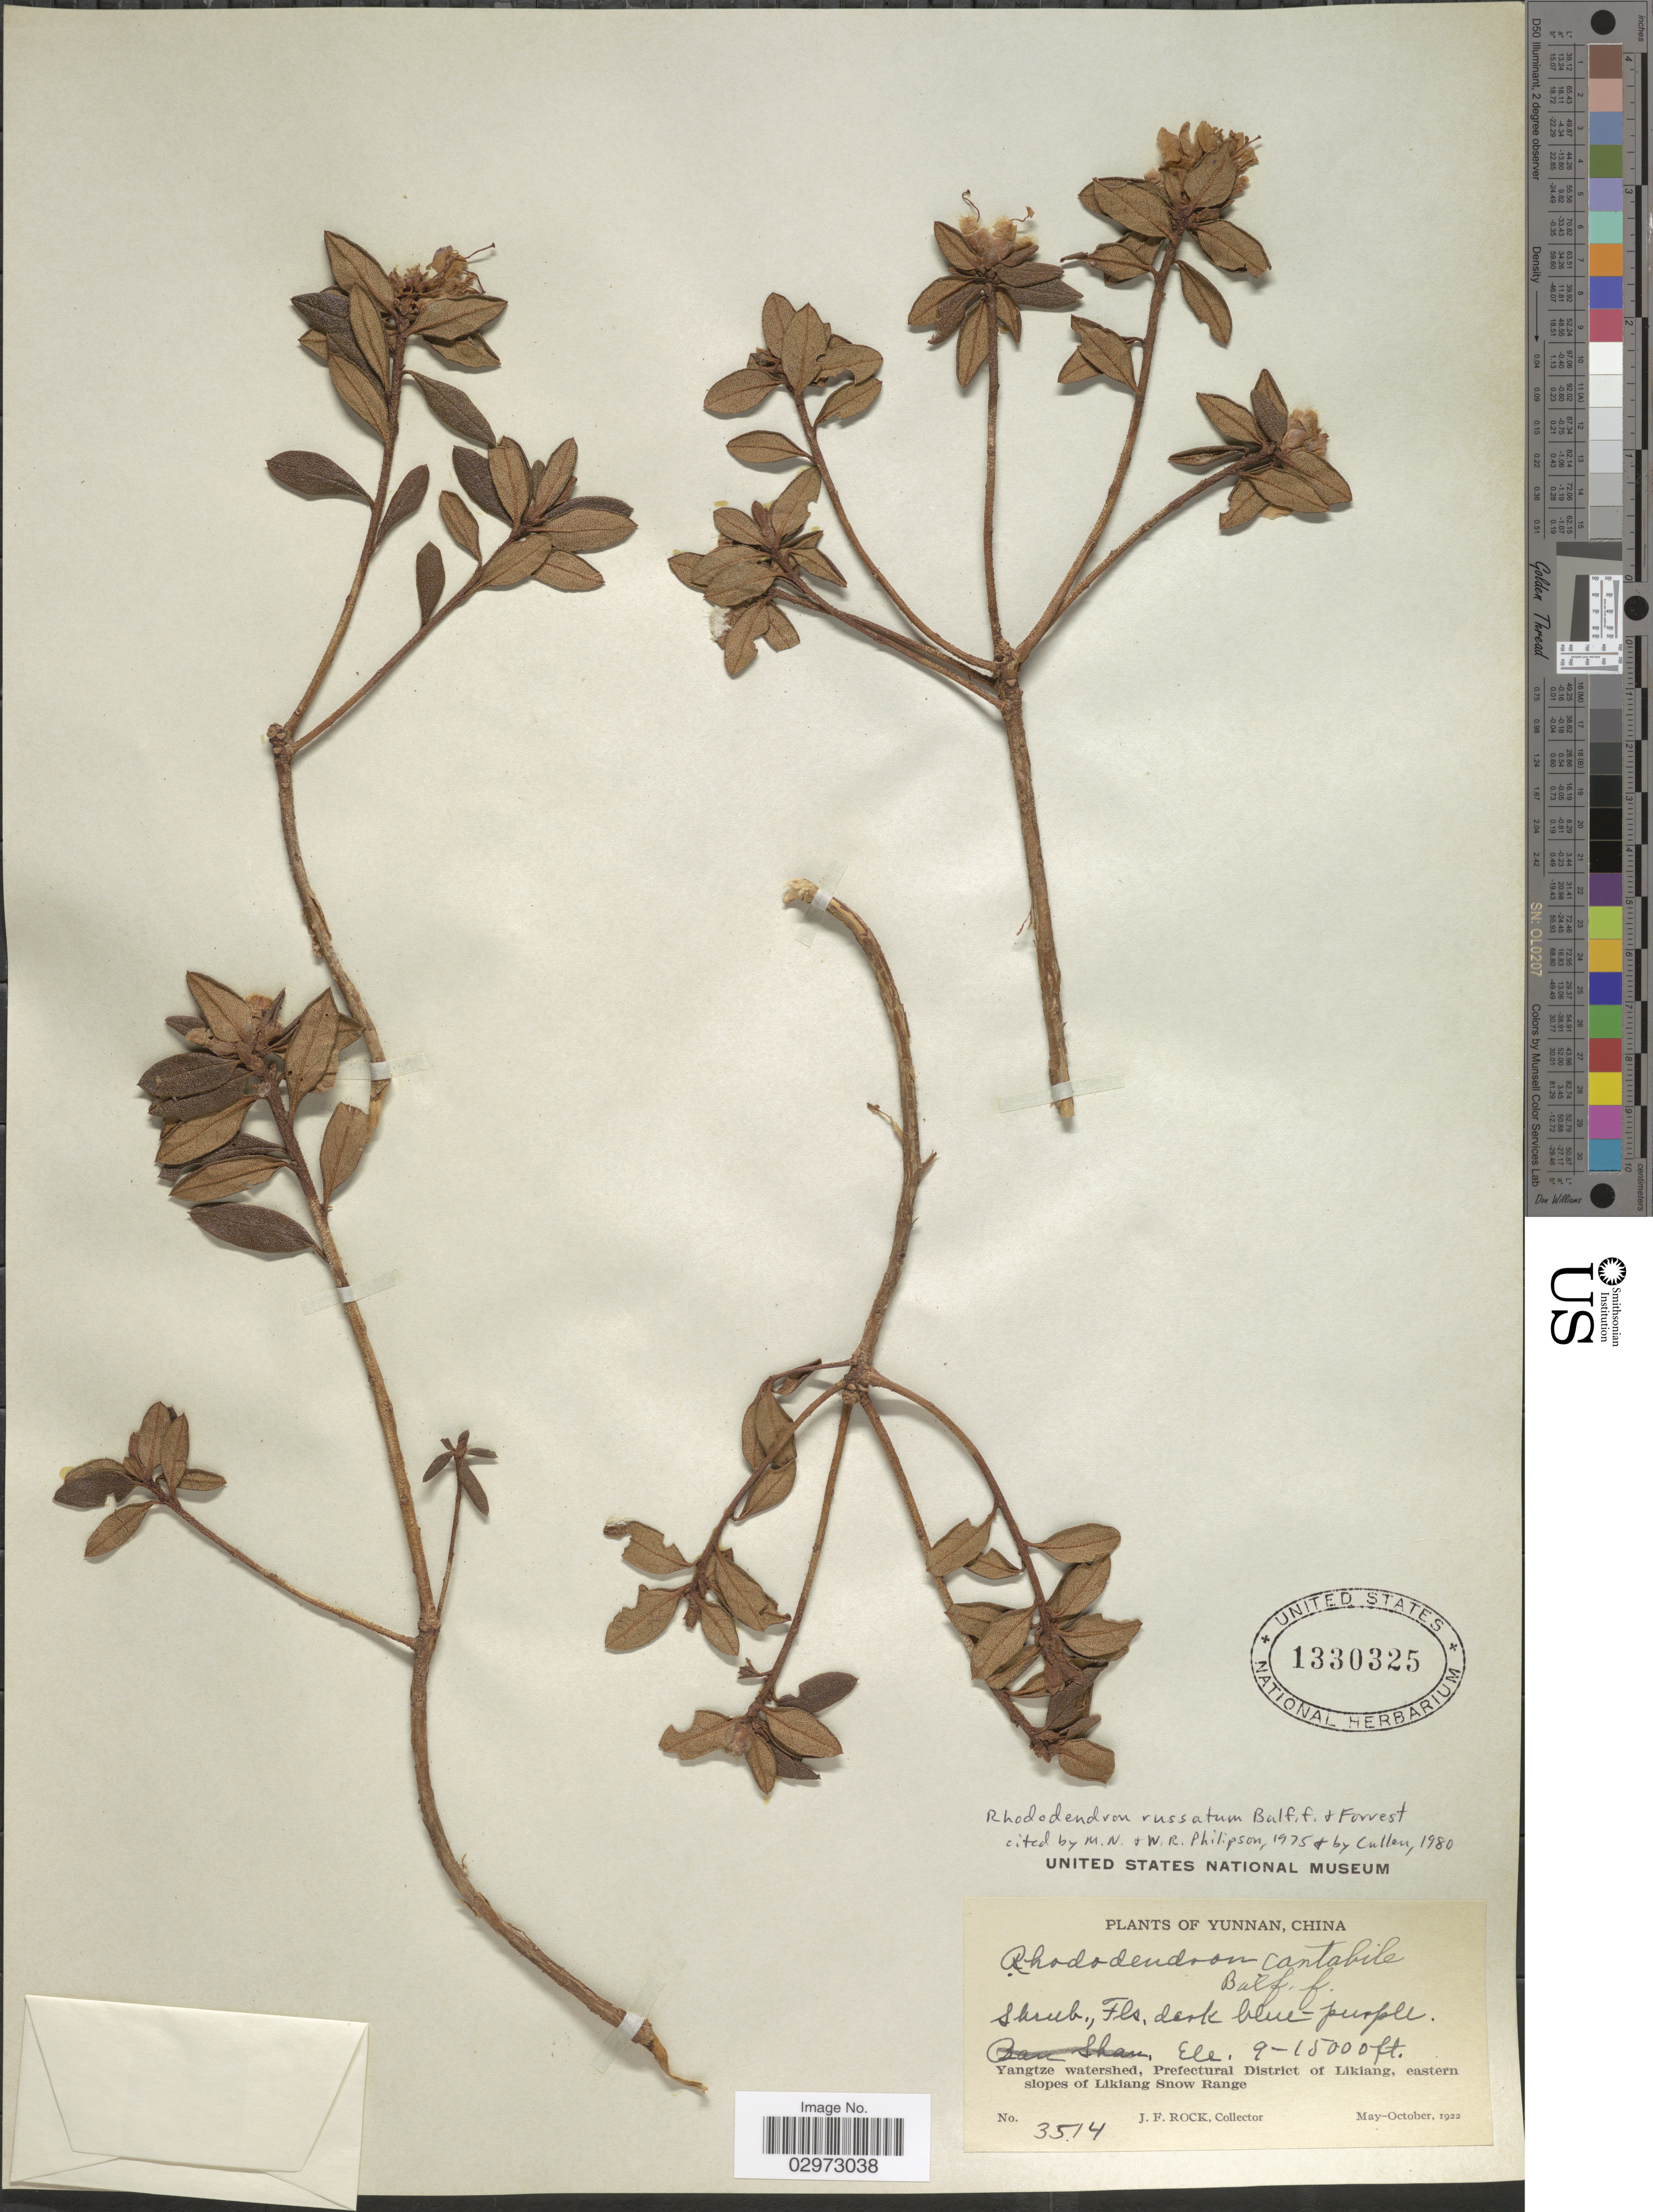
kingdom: Plantae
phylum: Tracheophyta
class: Magnoliopsida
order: Ericales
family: Ericaceae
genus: Rhododendron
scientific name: Rhododendron russatum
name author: Balf. f. & Forrest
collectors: J. Rock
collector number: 3514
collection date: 1922-05/1922-10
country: China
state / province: Yunnan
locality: Yangtze watershed, Prefectural District of Likiang, eastern slopes of Likiang Snow Range.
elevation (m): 2743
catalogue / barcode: US 1330325